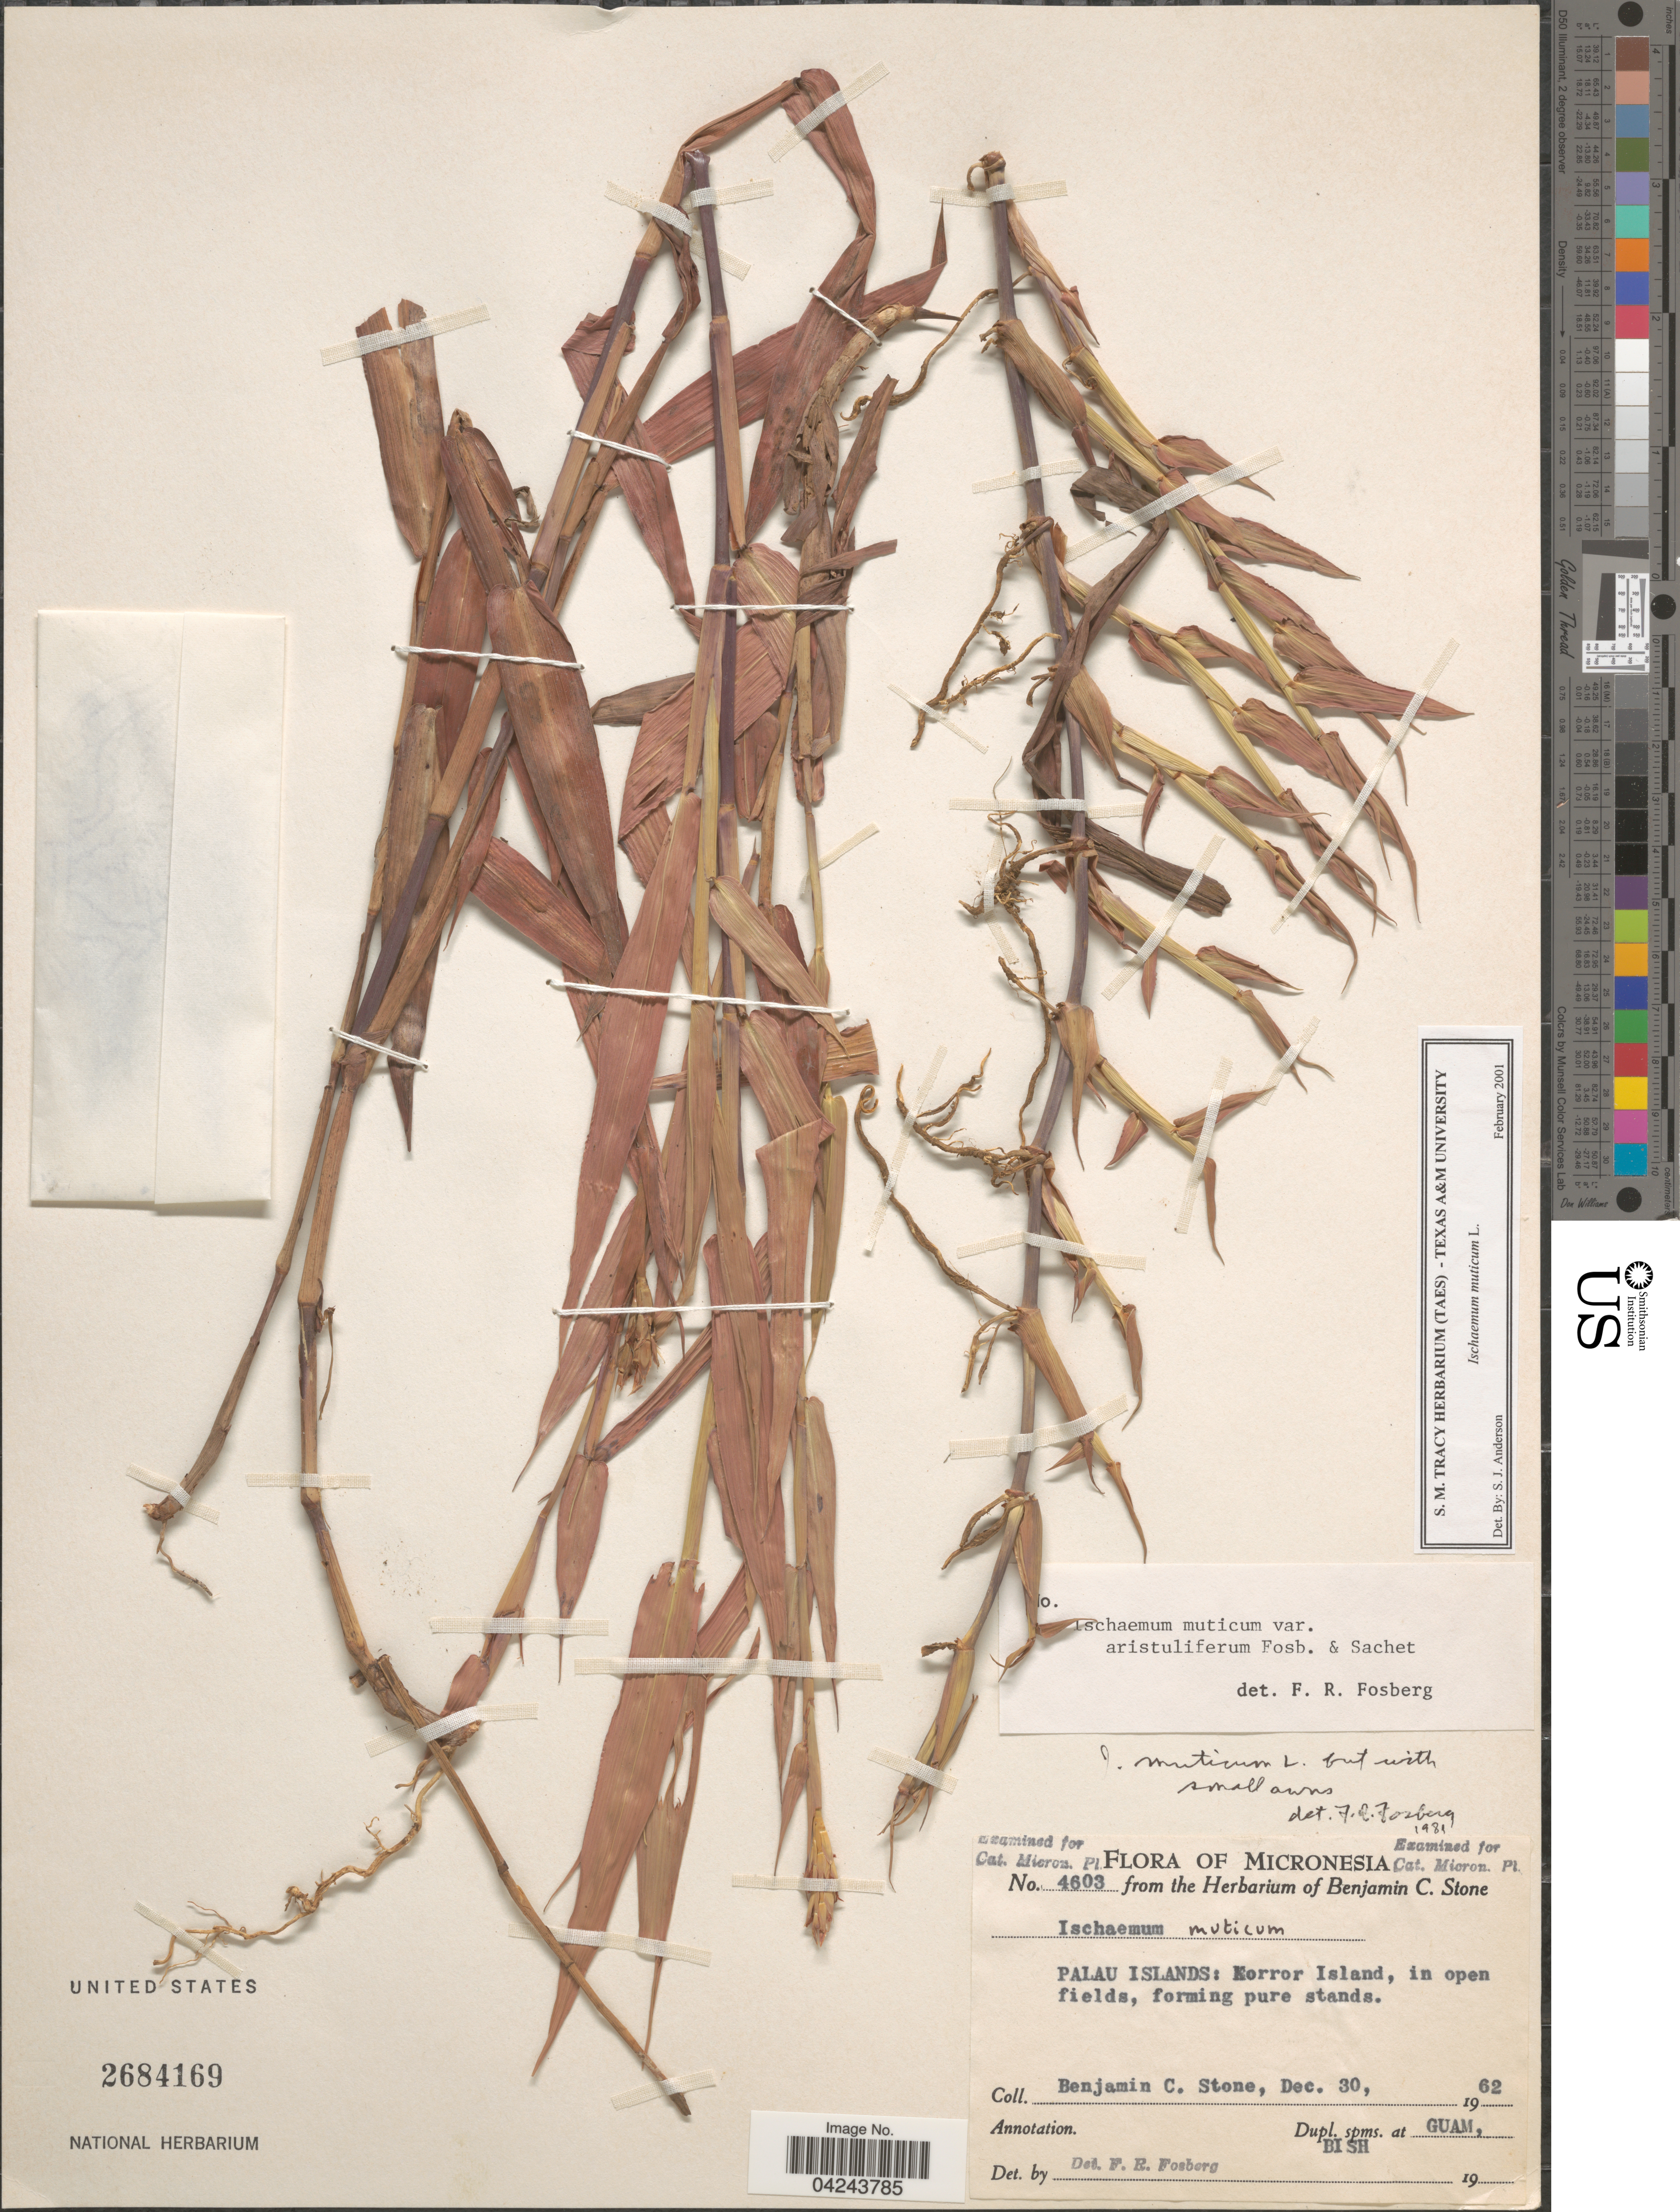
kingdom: Plantae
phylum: Tracheophyta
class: Liliopsida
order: Poales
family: Poaceae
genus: Ischaemum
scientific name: Ischaemum muticum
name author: L.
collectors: B. C. Stone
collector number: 4603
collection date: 1962-12-30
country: Palau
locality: Palau Islands: Korror Island, in open fields, forming pure stands.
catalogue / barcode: US 2684169